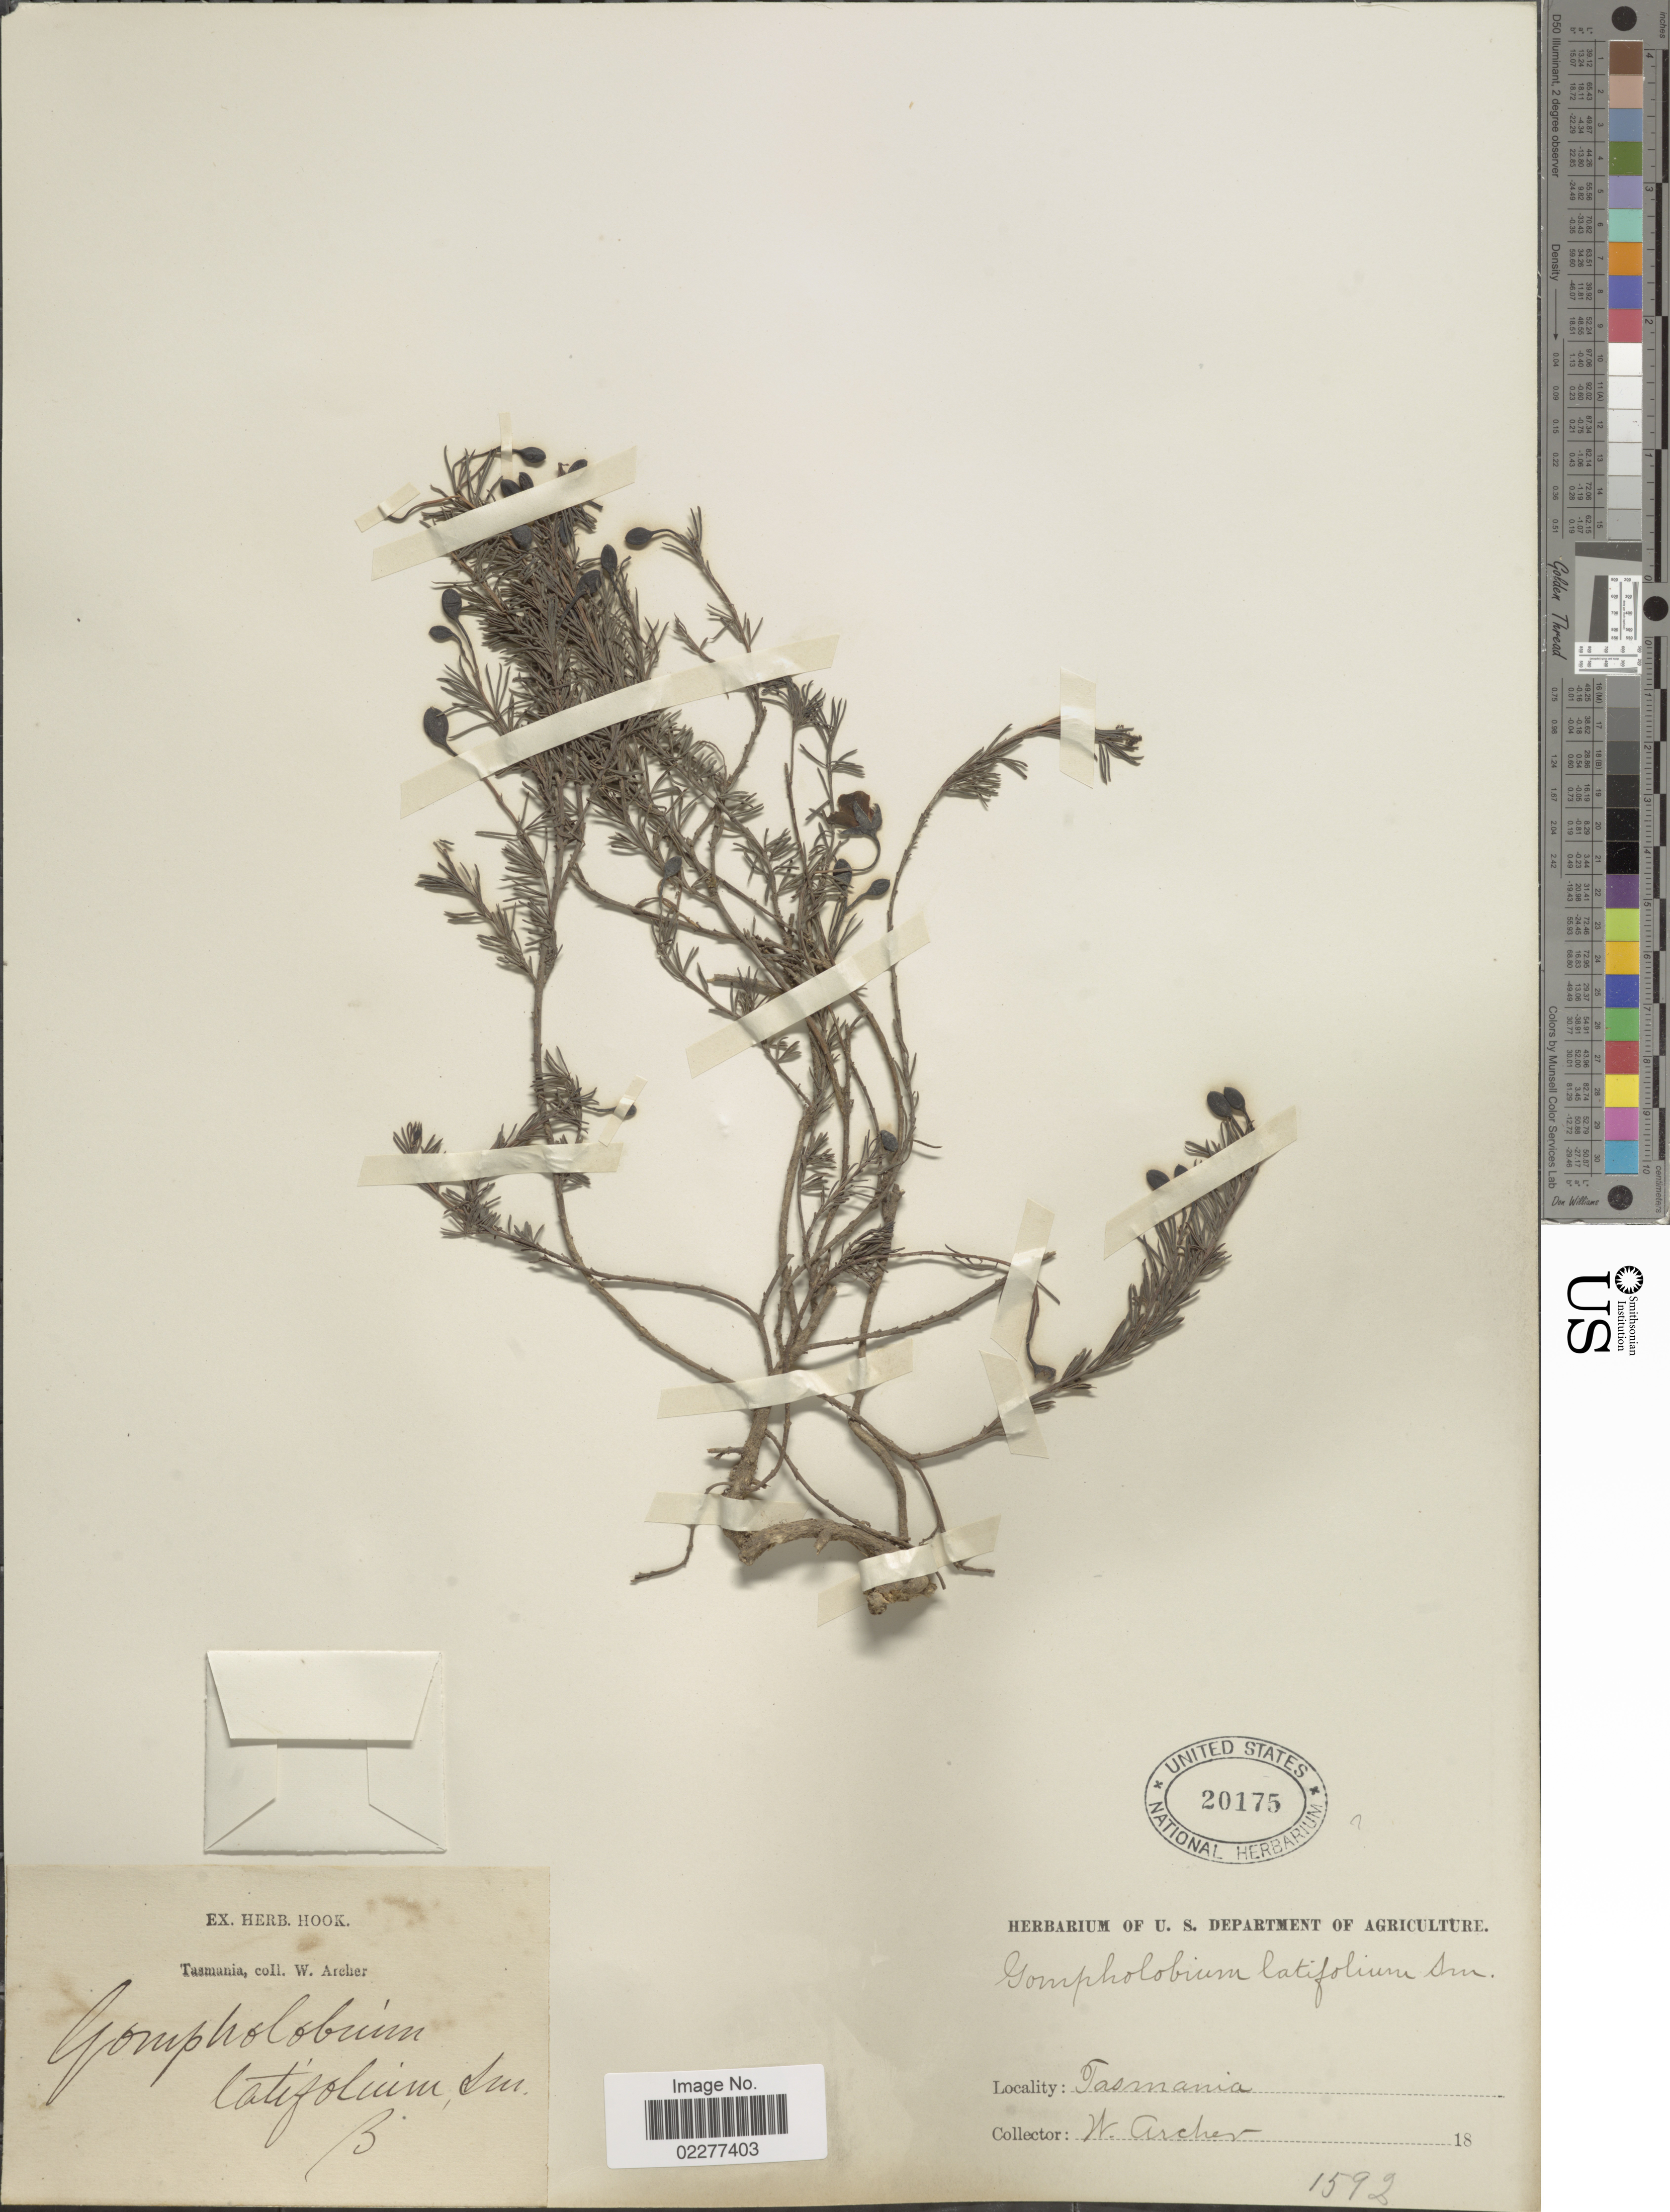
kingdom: Plantae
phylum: Tracheophyta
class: Magnoliopsida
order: Fabales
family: Fabaceae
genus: Gompholobium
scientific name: Gompholobium latifolium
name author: Sm.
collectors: W. A. Archer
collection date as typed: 18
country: Australia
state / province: Tasmania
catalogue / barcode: US 20175